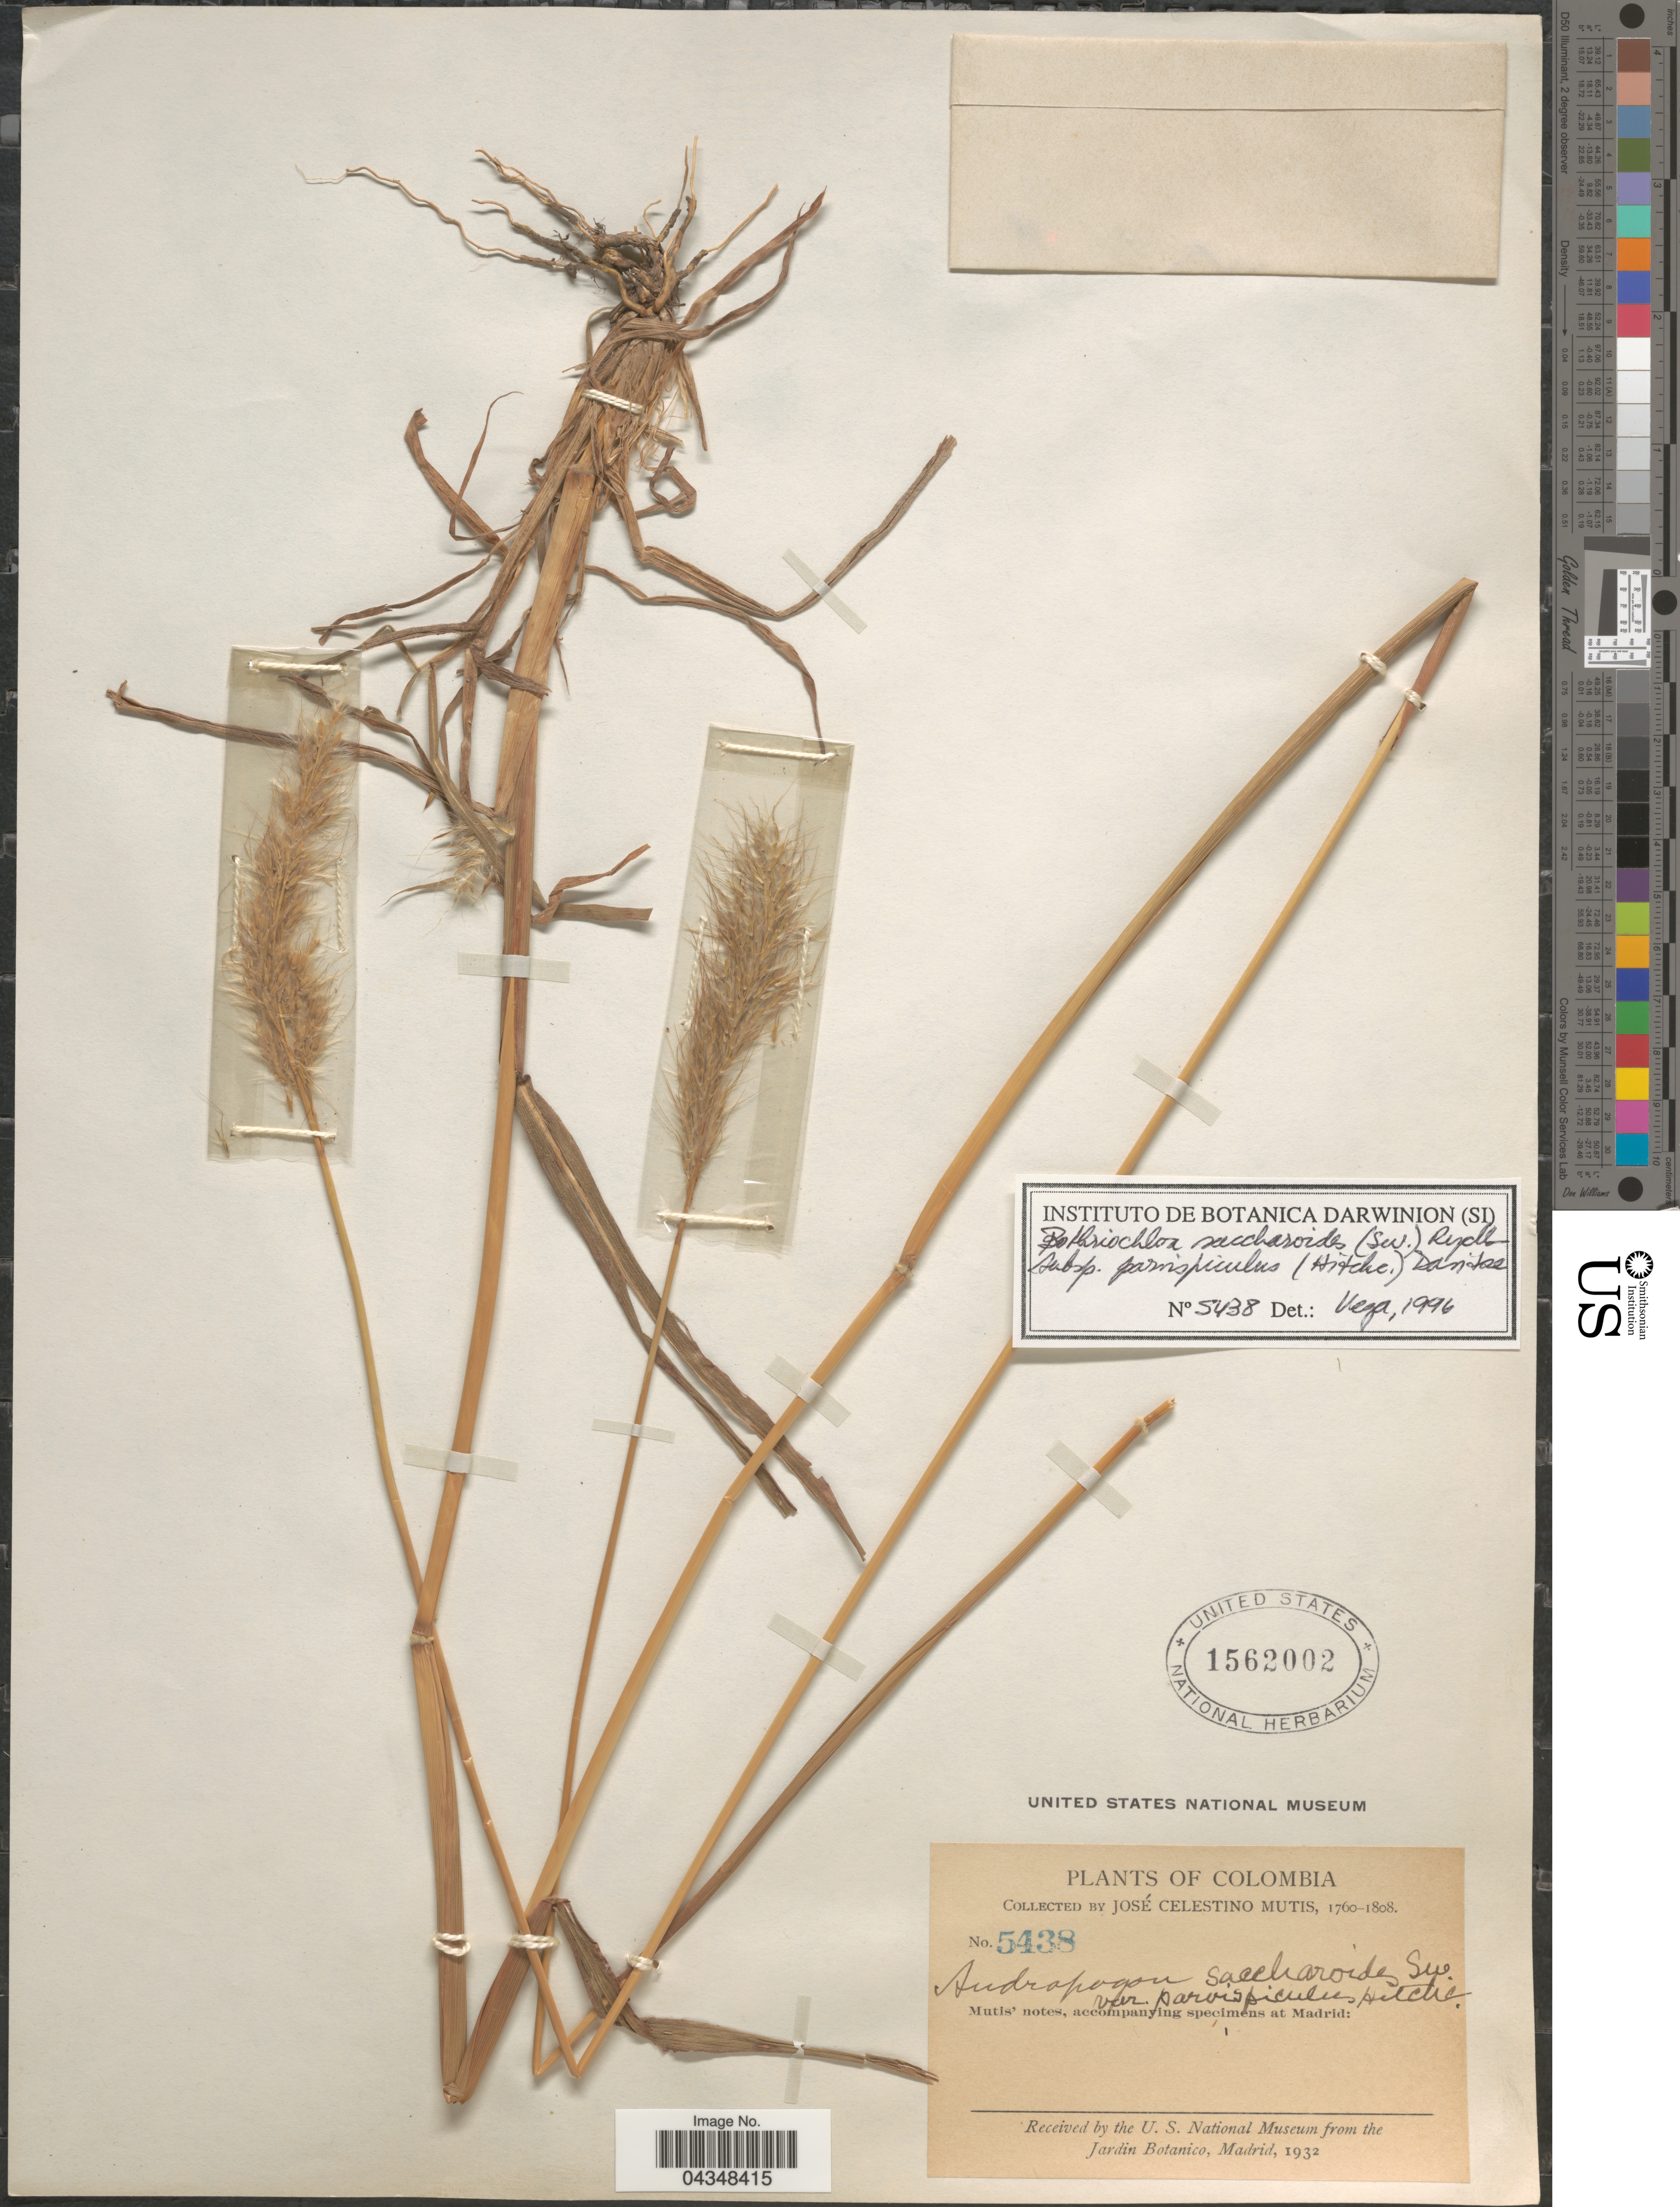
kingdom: Plantae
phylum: Tracheophyta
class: Liliopsida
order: Poales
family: Poaceae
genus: Bothriochloa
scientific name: Bothriochloa saccharoides var. parvispicula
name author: (Hitchc.) Tovar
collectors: J. C. B. Mutis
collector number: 5438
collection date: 1760/1808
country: Colombia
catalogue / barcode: US 1562002